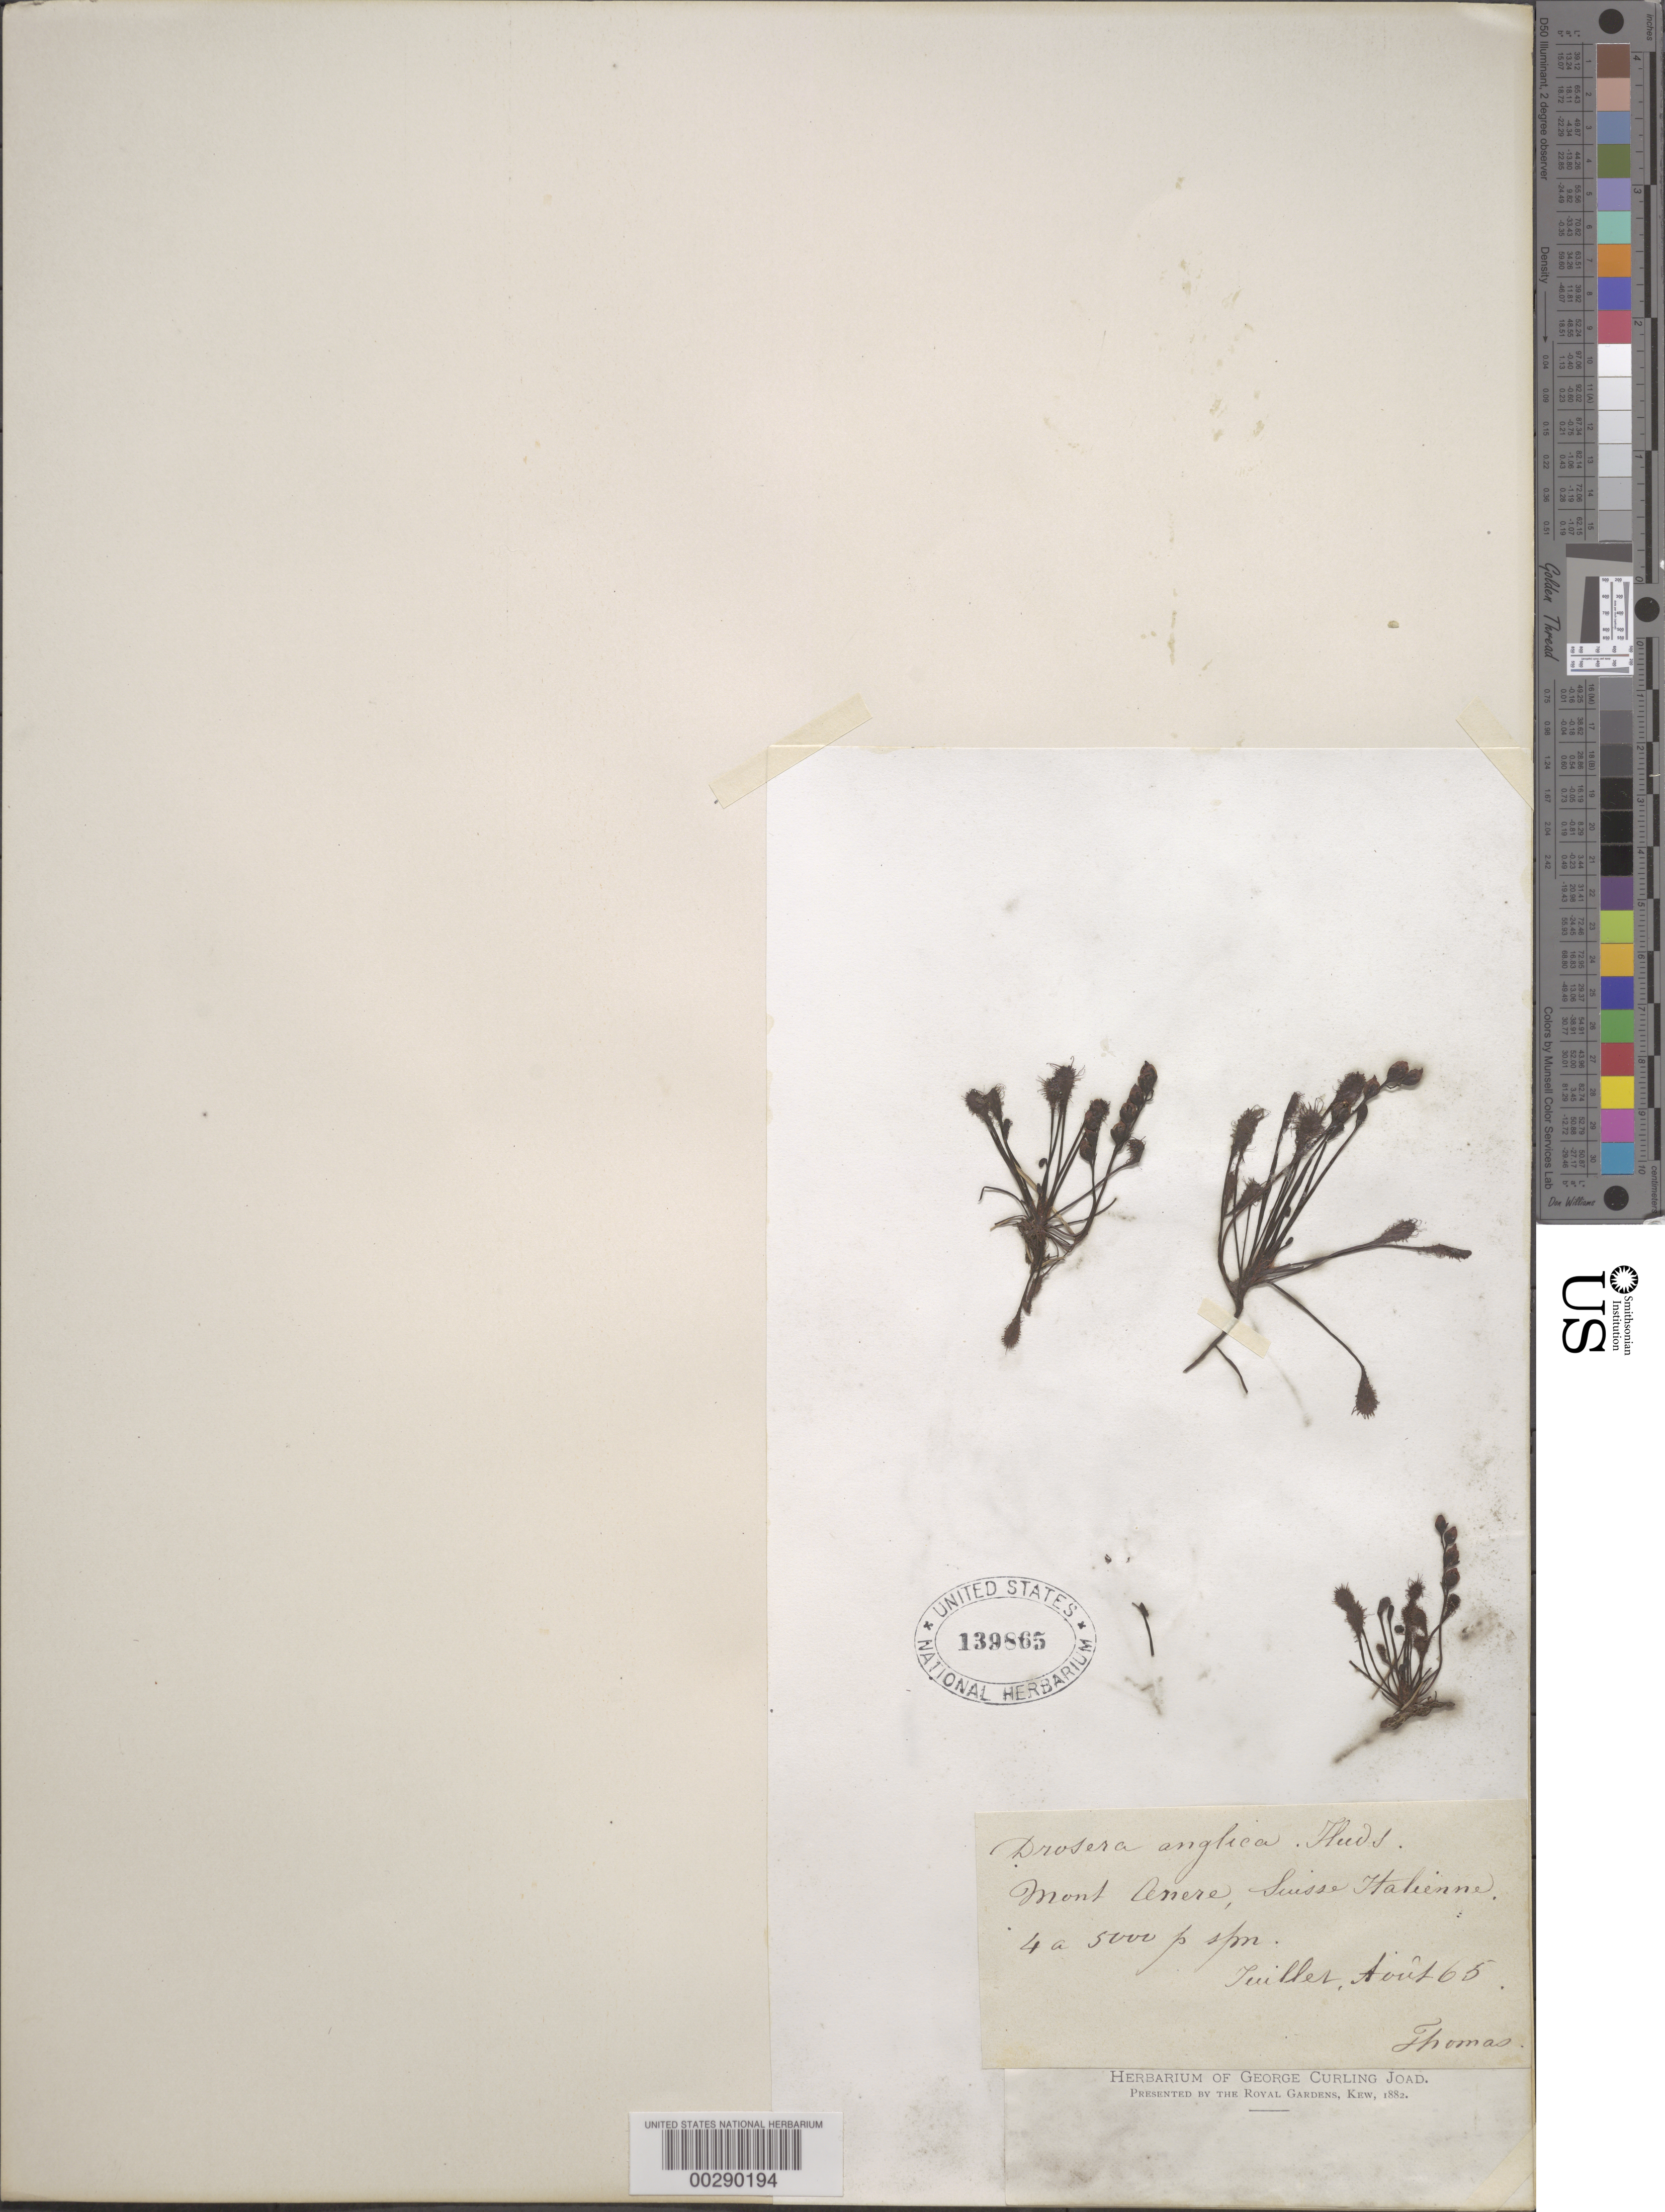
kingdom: Plantae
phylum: Tracheophyta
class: Magnoliopsida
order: Caryophyllales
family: Droseraceae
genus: Drosera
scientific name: Drosera anglica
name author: Huds.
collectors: -- Thomas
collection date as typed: Jul 1865 and -- Aug 1865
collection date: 1865-07,1865-08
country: Italy / Switzerland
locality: Mont derrere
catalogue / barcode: US 139865